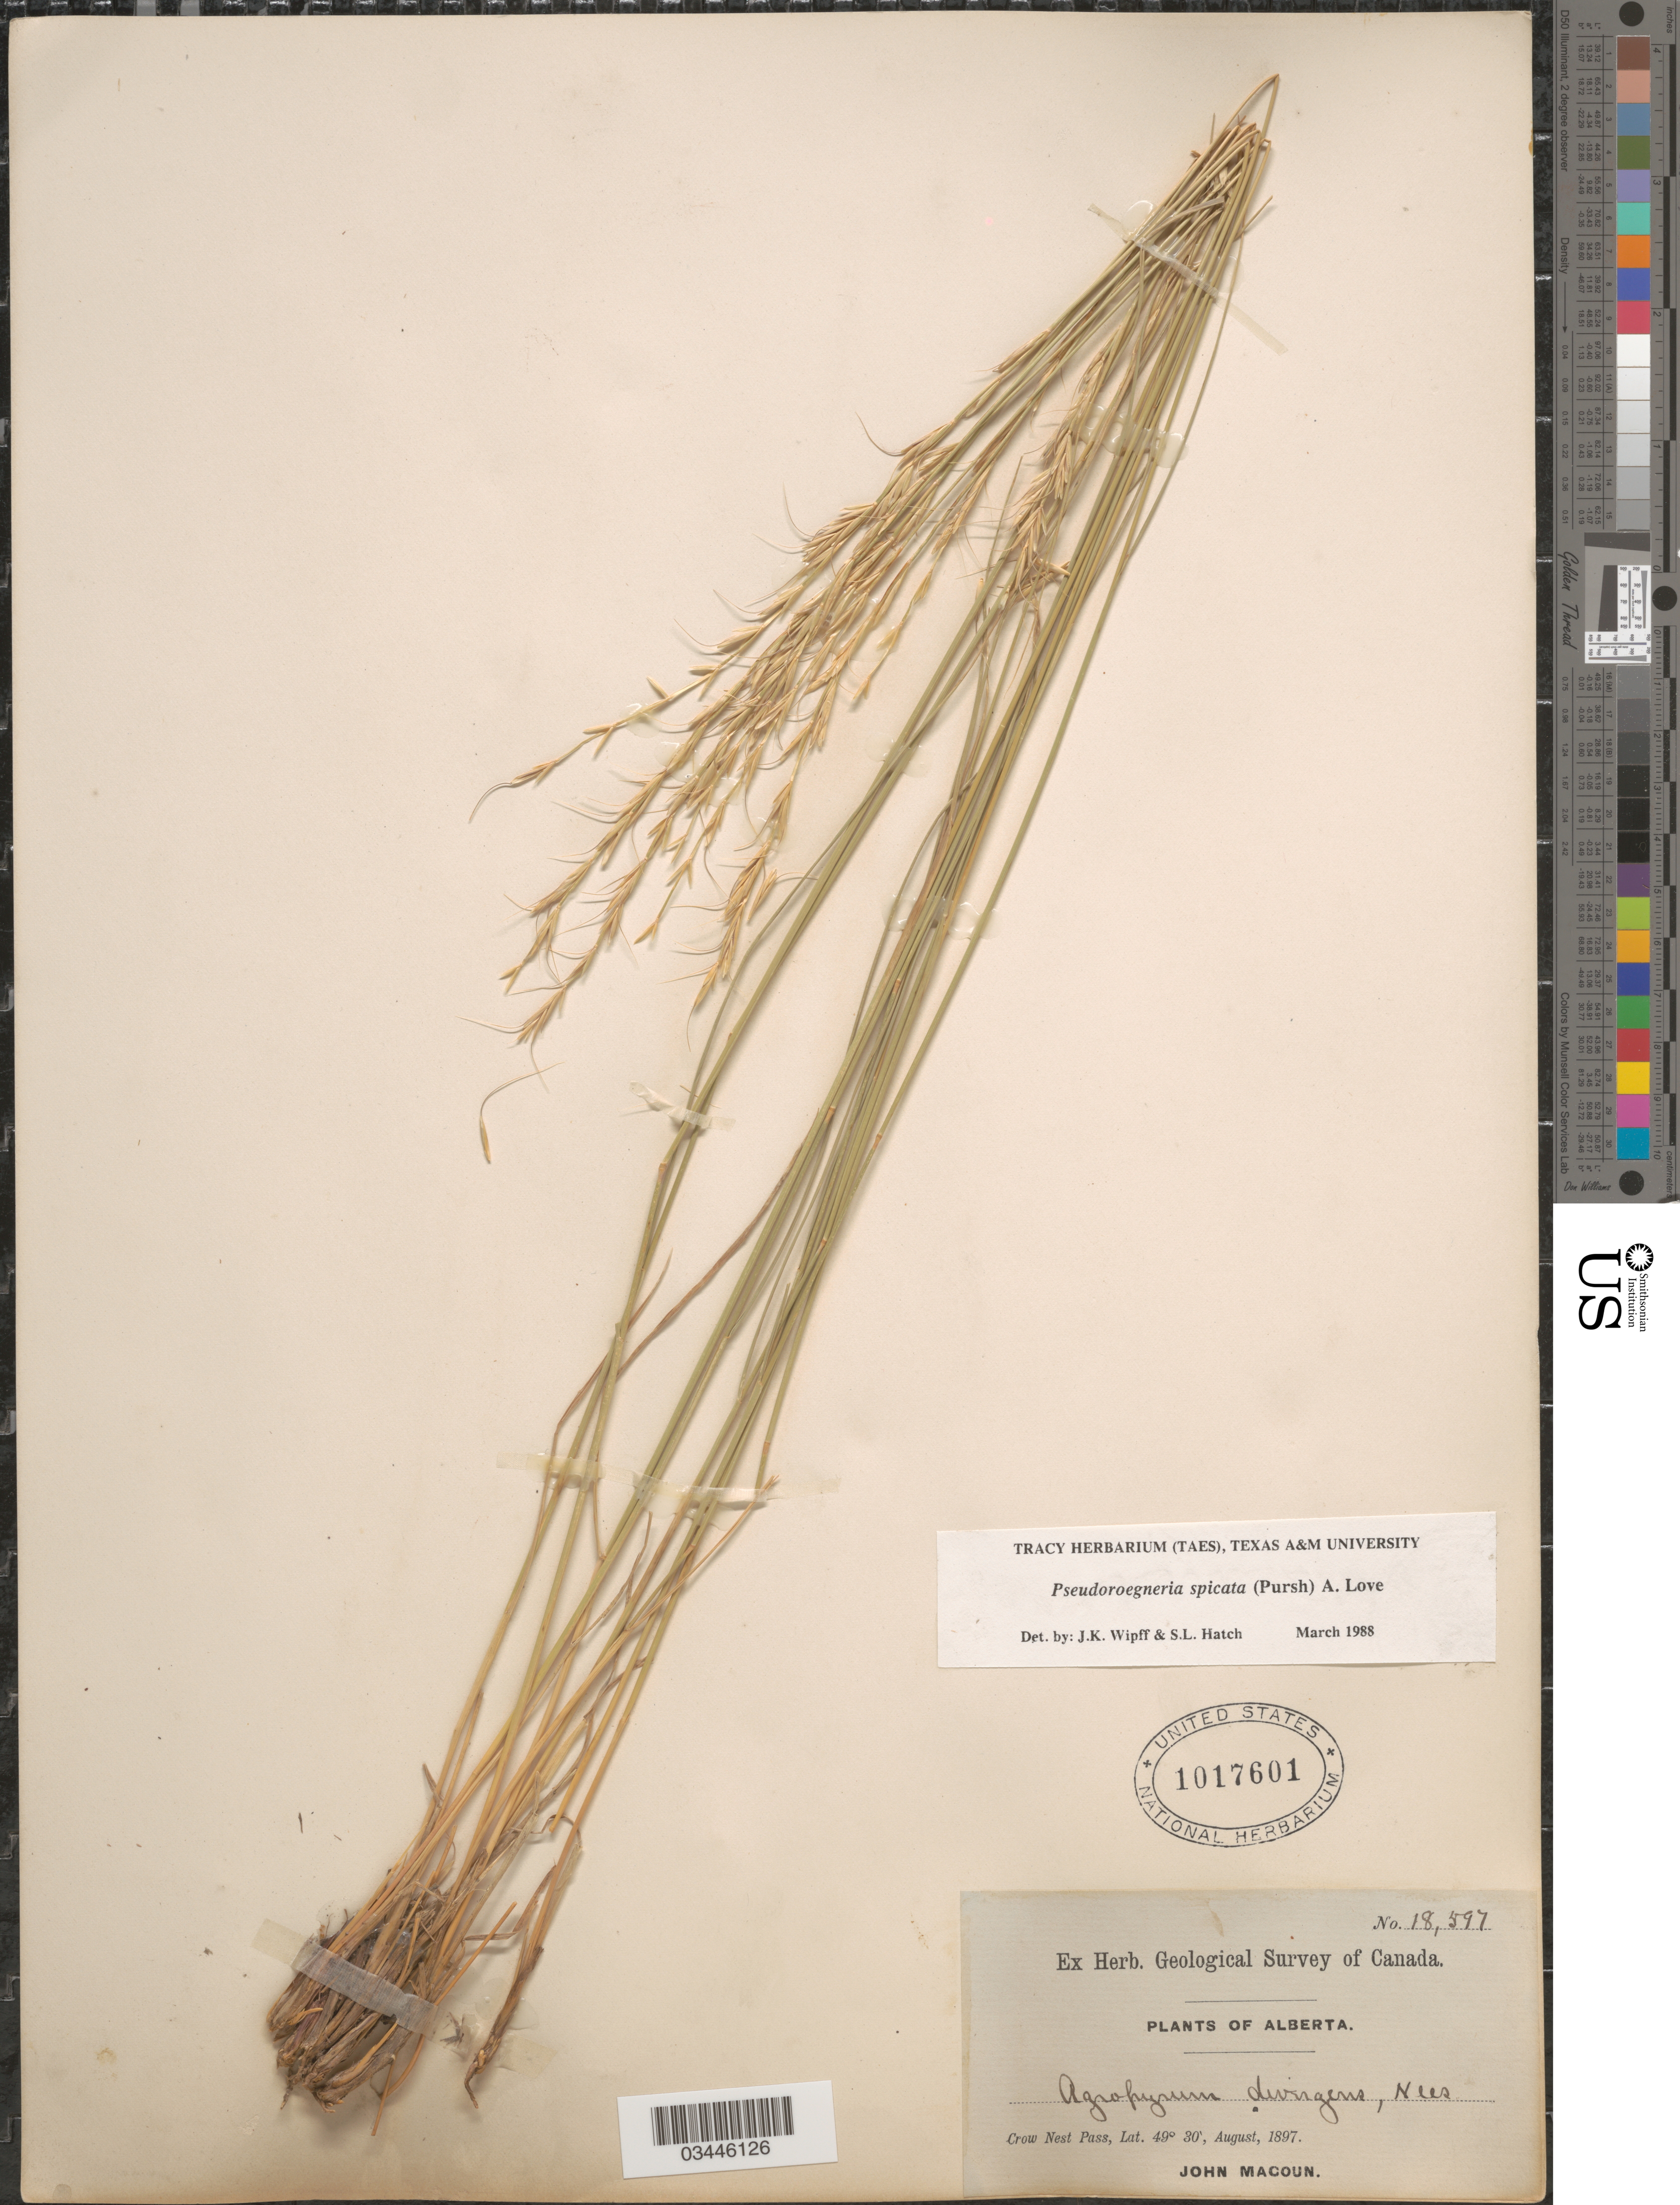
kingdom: Plantae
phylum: Tracheophyta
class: Liliopsida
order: Poales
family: Poaceae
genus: Pseudoroegneria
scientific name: Pseudoroegneria spicata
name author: (Pursh) Á. Löve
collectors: J. Macoun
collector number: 18597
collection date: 1897-08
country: Canada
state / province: Alberta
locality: Geological Survey of Canada. Crow Nest Pass.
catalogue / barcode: US 1017601